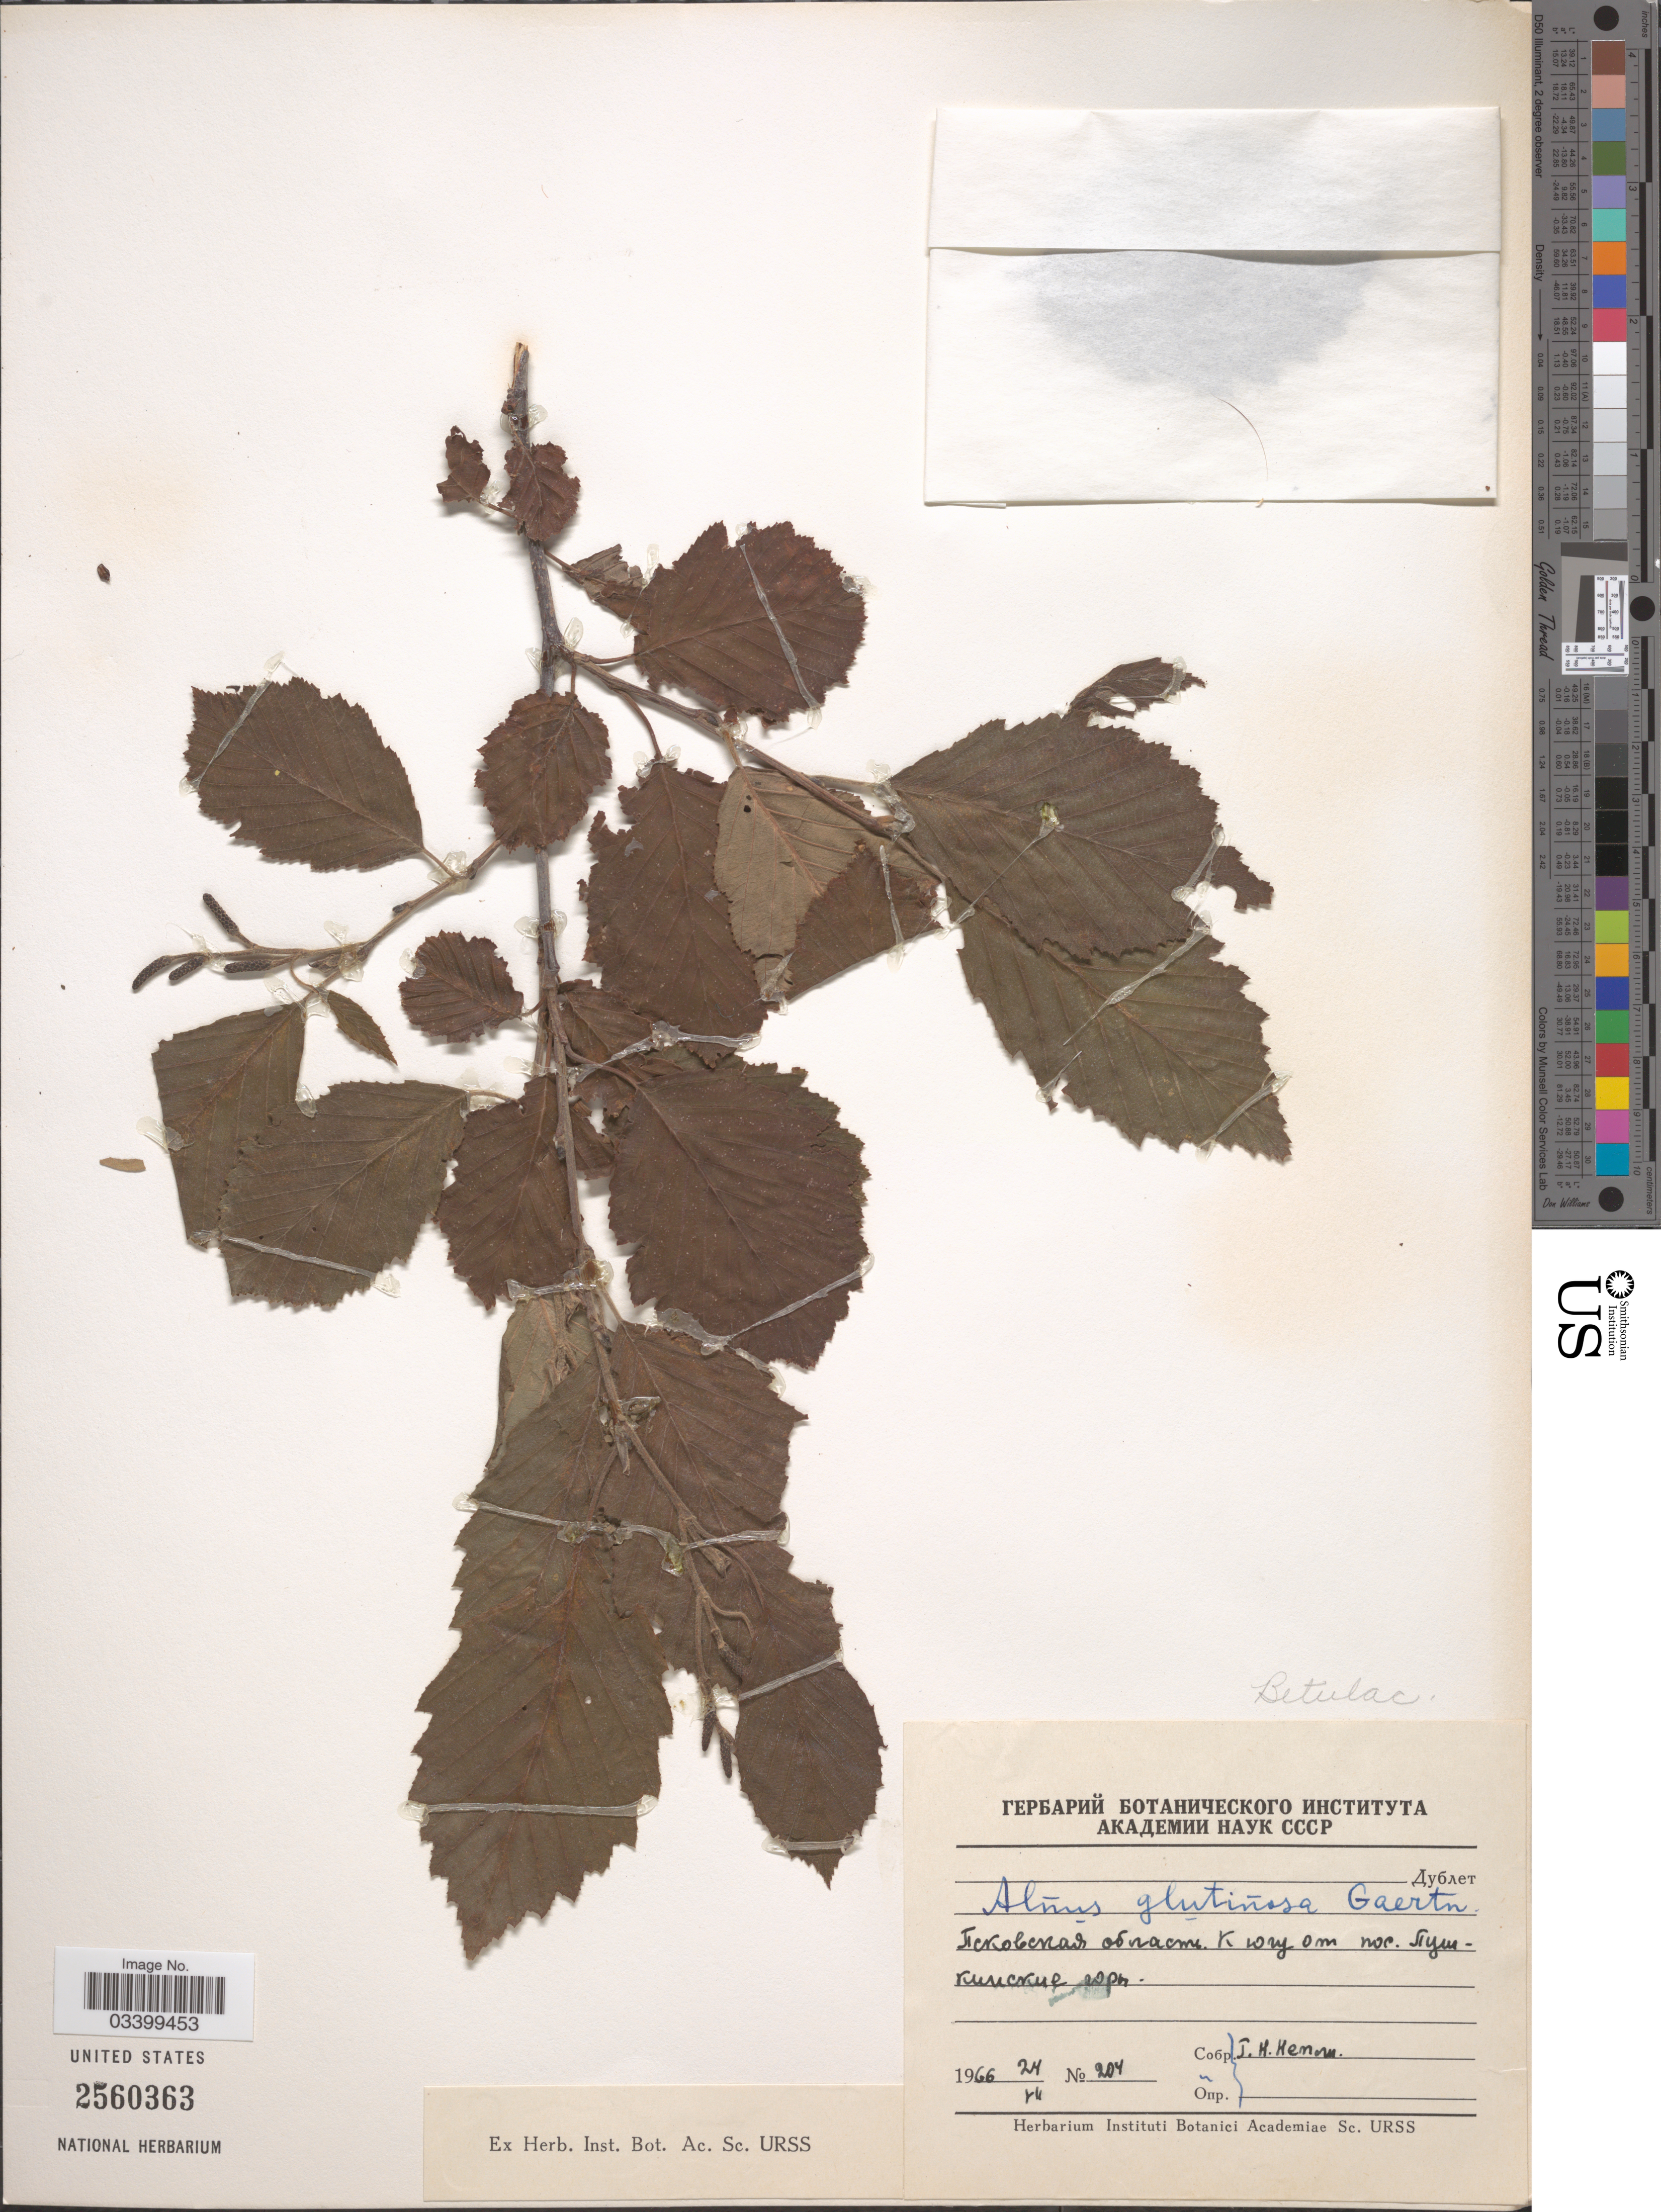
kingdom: Plantae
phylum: Tracheophyta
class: Magnoliopsida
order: Fagales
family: Betulaceae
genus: Alnus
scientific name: Alnus glutinosa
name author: (L.) Gaertn.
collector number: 204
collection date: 1966-07-24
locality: X.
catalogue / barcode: US 2560363